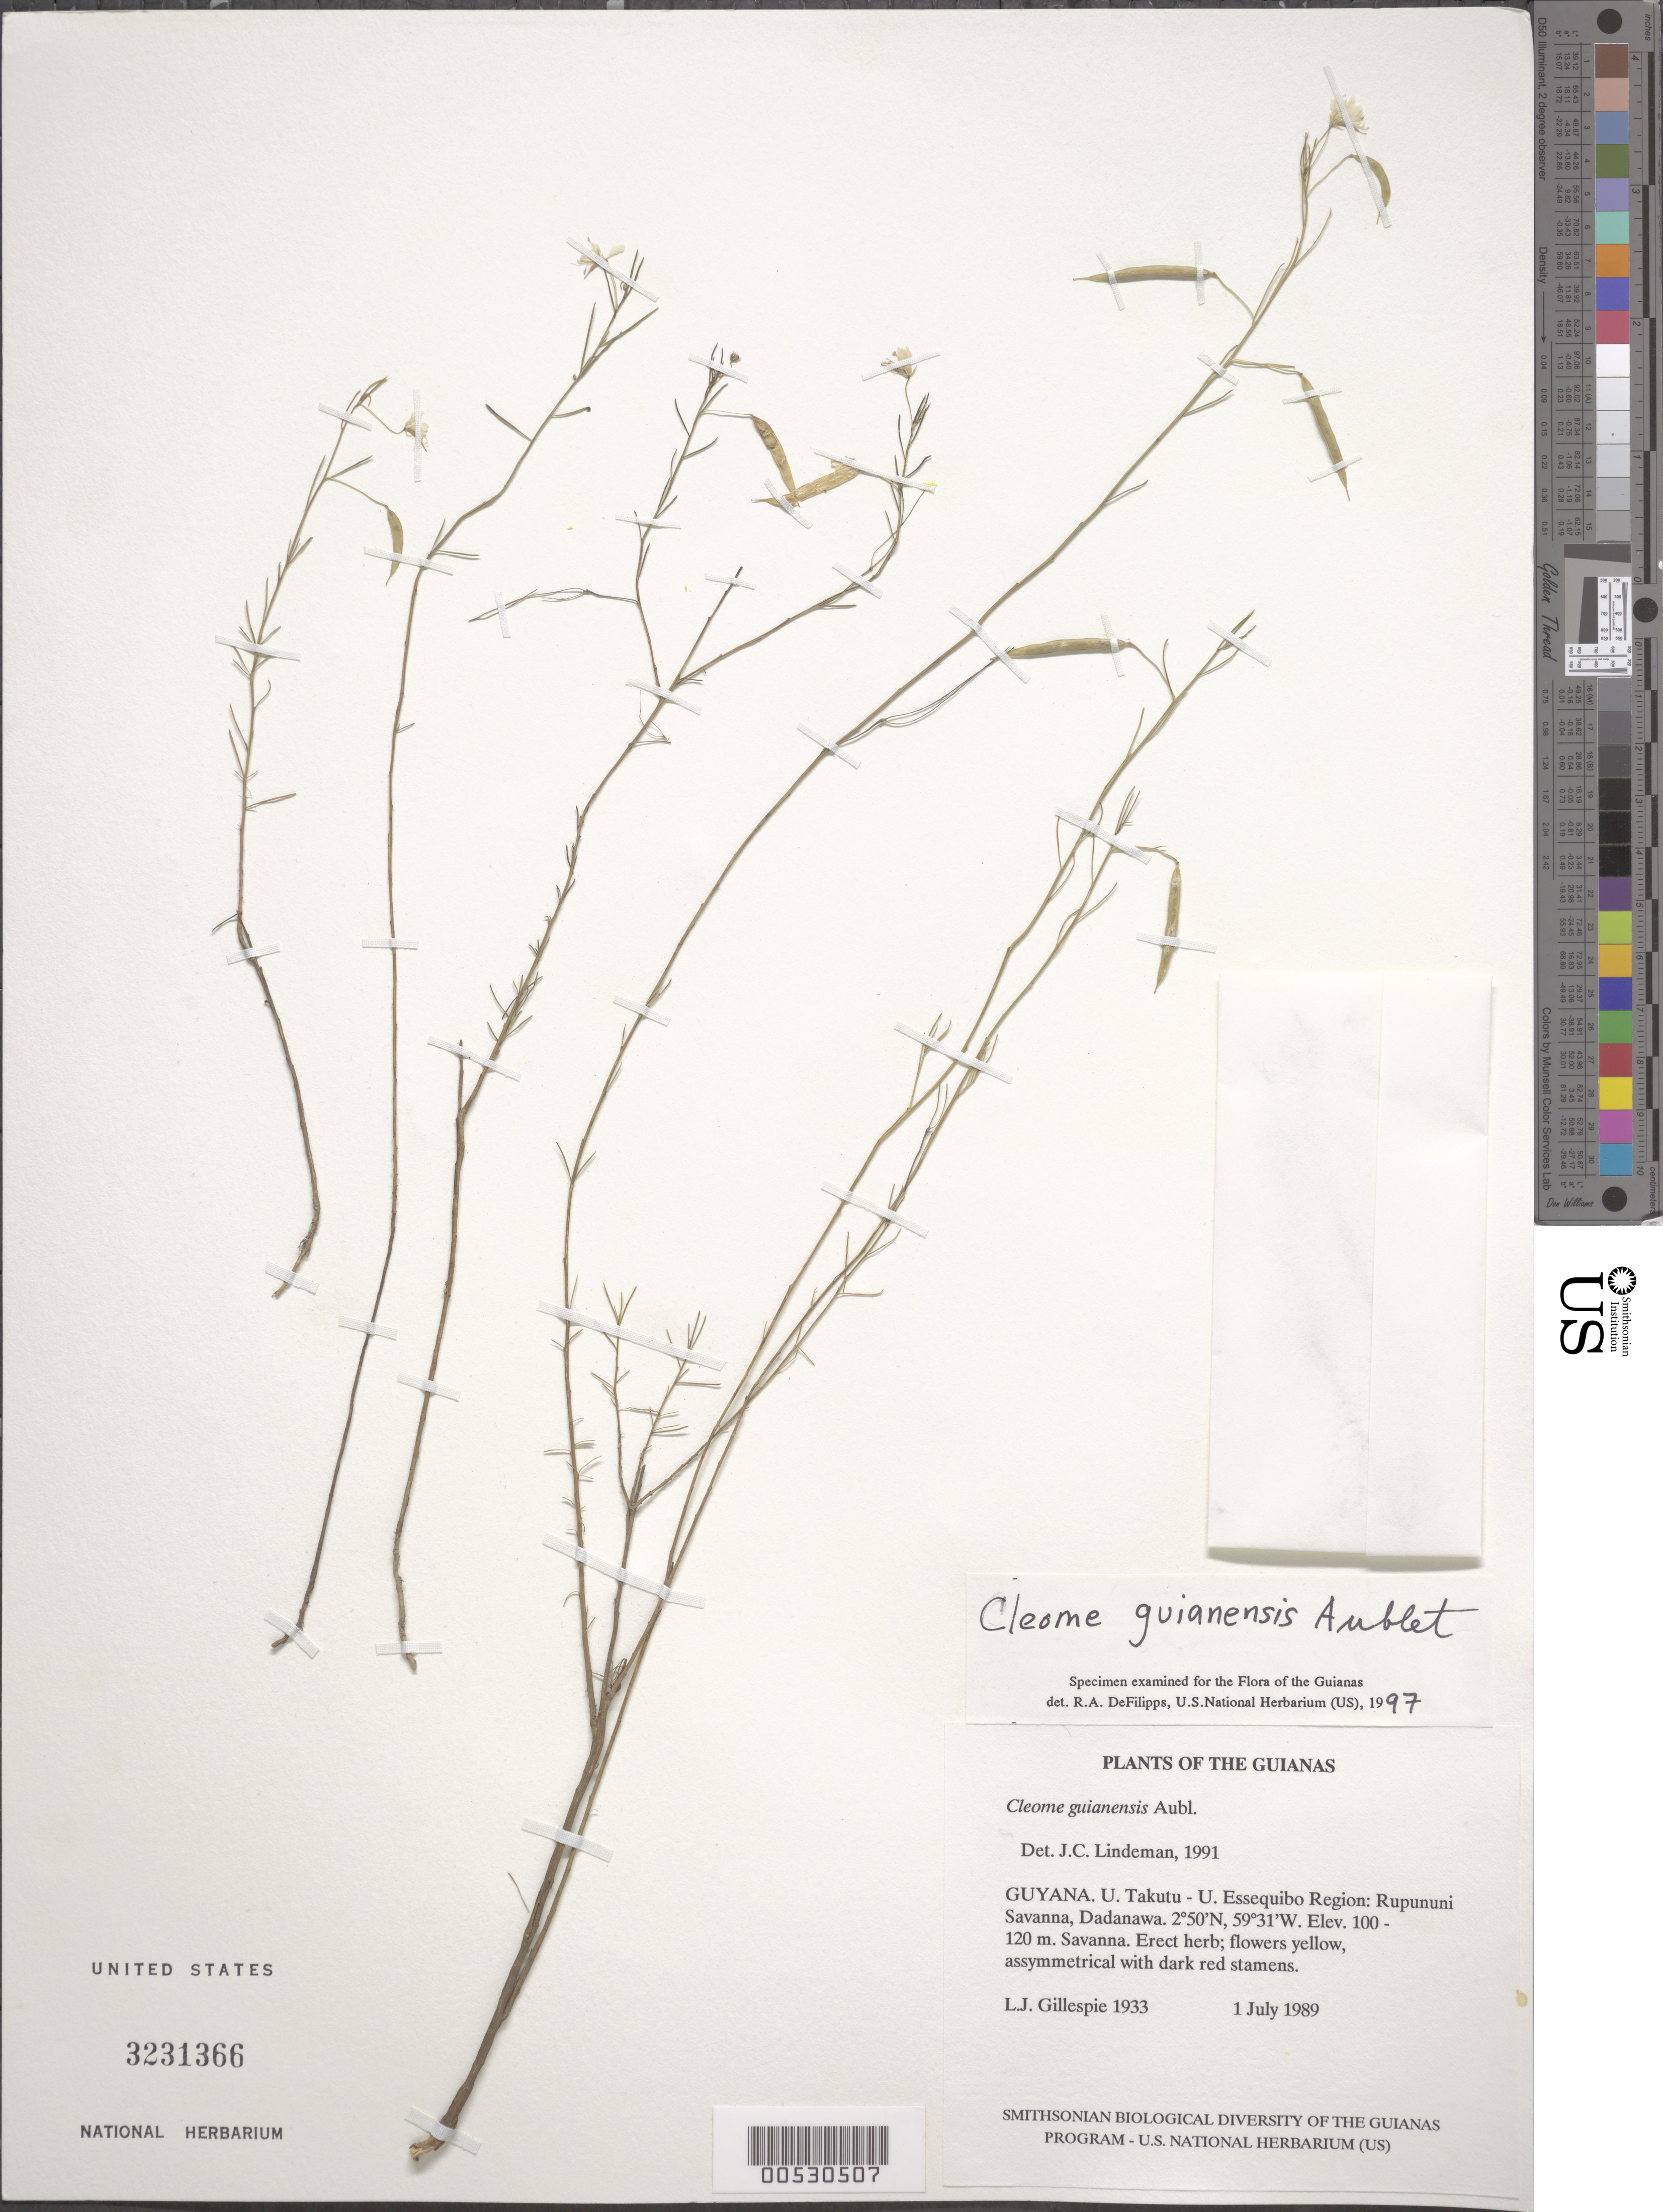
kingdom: Plantae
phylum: Tracheophyta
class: Magnoliopsida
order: Brassicales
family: Cleomaceae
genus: Physostemon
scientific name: Physostemon guianensis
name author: (Aubl.) Malme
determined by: Strong, M. T., (US), Smithsonian Institution - National Museum of Natural History (UNITED STATES)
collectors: L. J. Gillespie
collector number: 1933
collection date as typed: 1 July 1989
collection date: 1989-07-01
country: Guyana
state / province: U. Takutu-U. Essequibo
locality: Rupununi Savanna, Dadanawa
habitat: Savanna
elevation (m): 100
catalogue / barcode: US 3231366